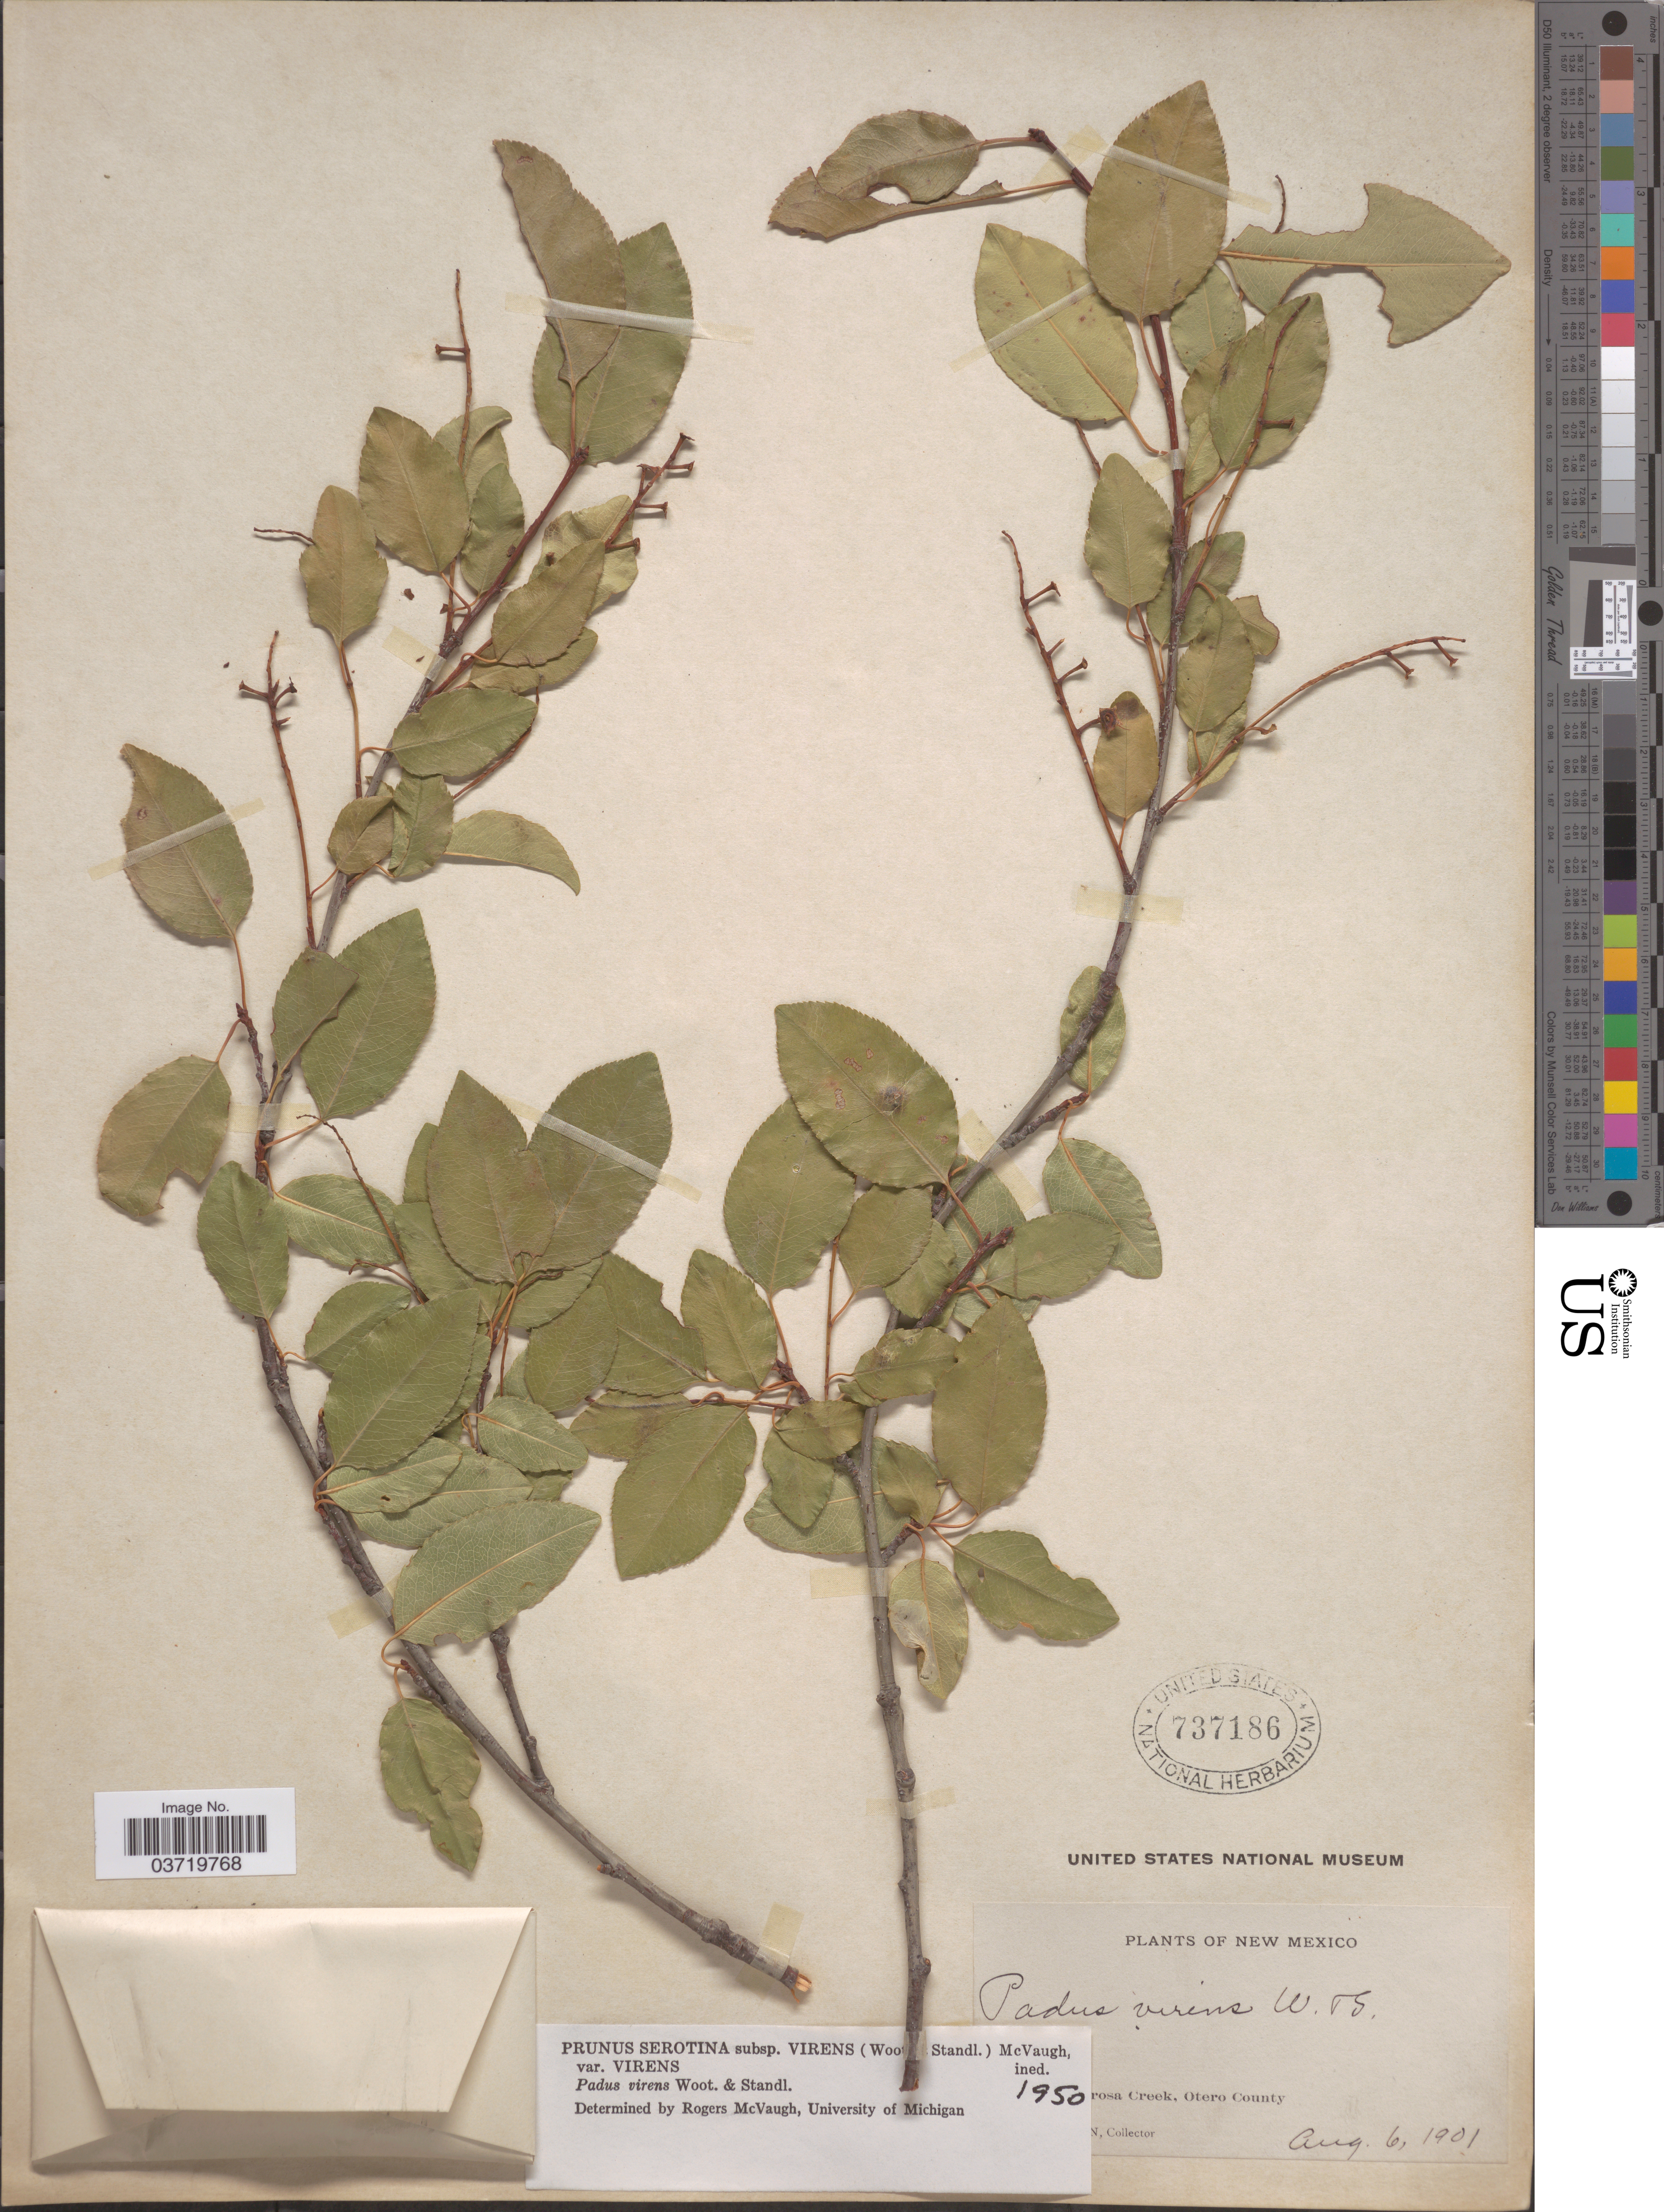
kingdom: Plantae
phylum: Tracheophyta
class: Magnoliopsida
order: Rosales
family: Rosaceae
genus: Prunus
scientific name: Prunus serotina var. rufula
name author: (Wooton & Standl.) McVaugh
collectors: E. O. Wooton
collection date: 1901-08-06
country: United States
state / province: New Mexico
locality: [illegible text]rosa Creek, Otero County.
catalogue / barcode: US 737186